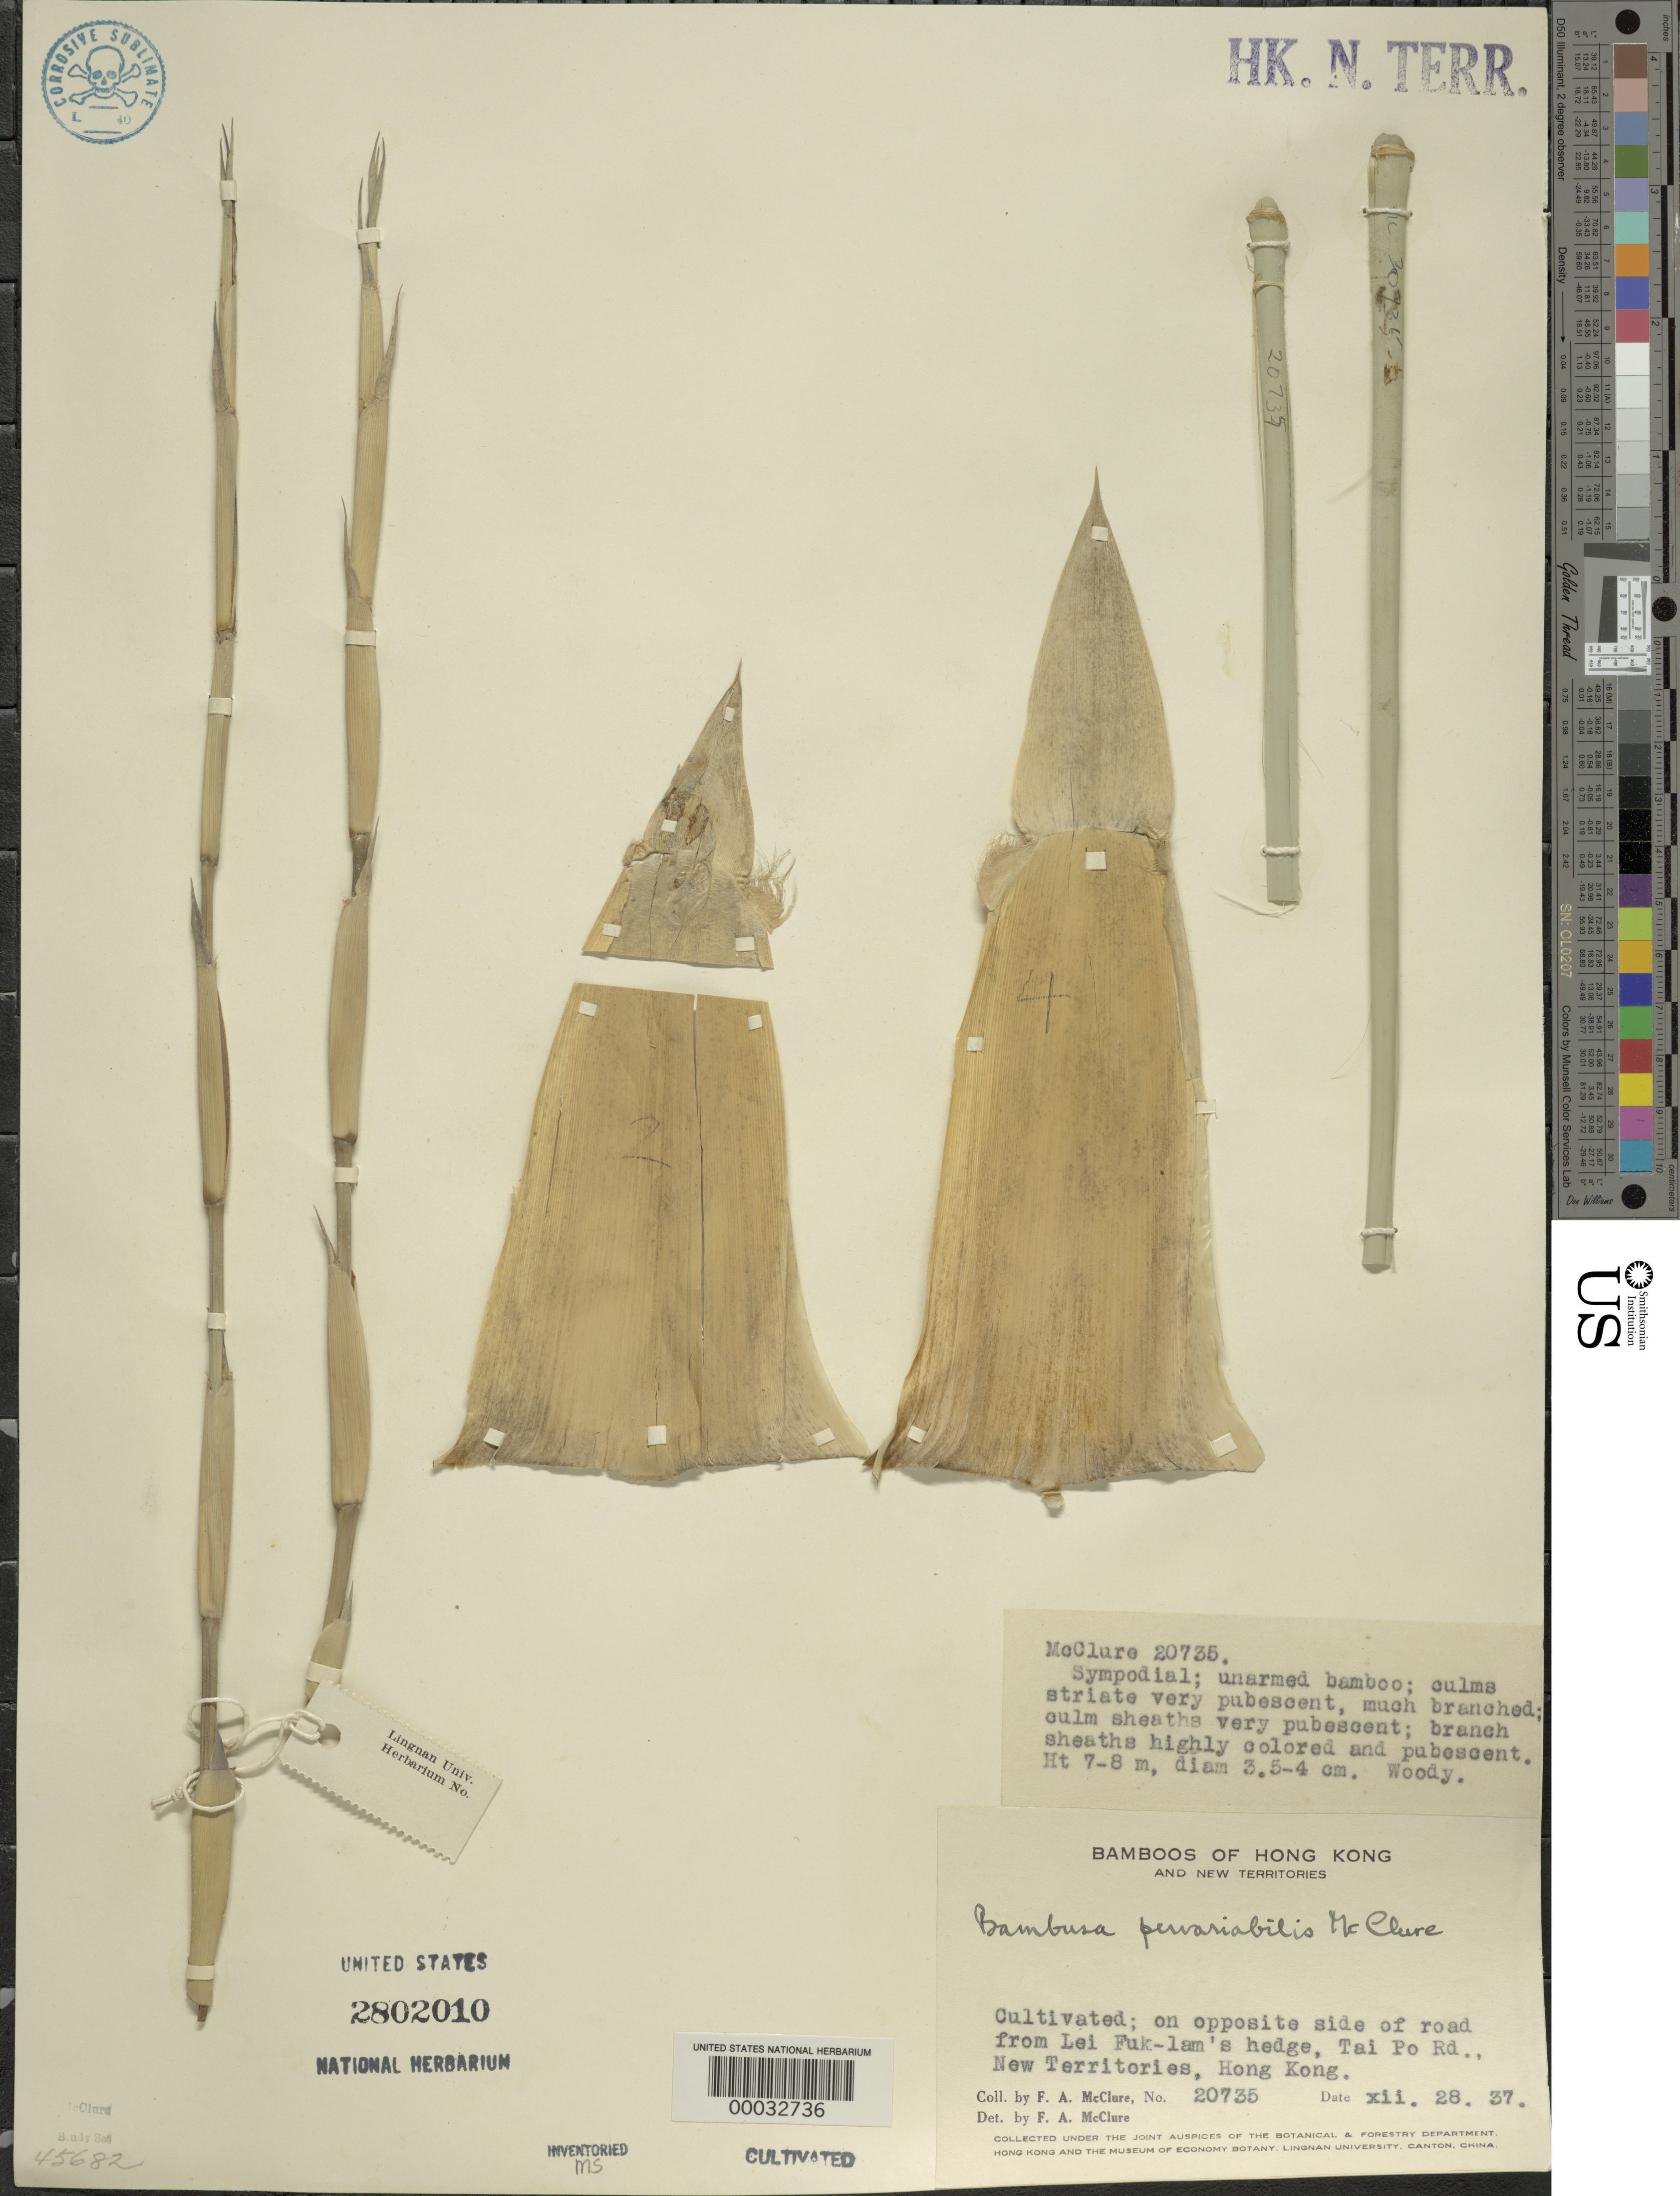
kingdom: Plantae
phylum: Tracheophyta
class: Liliopsida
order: Poales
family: Poaceae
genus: Bambusa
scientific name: Bambusa pervariabilis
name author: McClure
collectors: F. A. McClure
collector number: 20735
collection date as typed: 28 Dec 1937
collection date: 1937-12-28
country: China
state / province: Hong Kong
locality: Tai po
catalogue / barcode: US 2802010